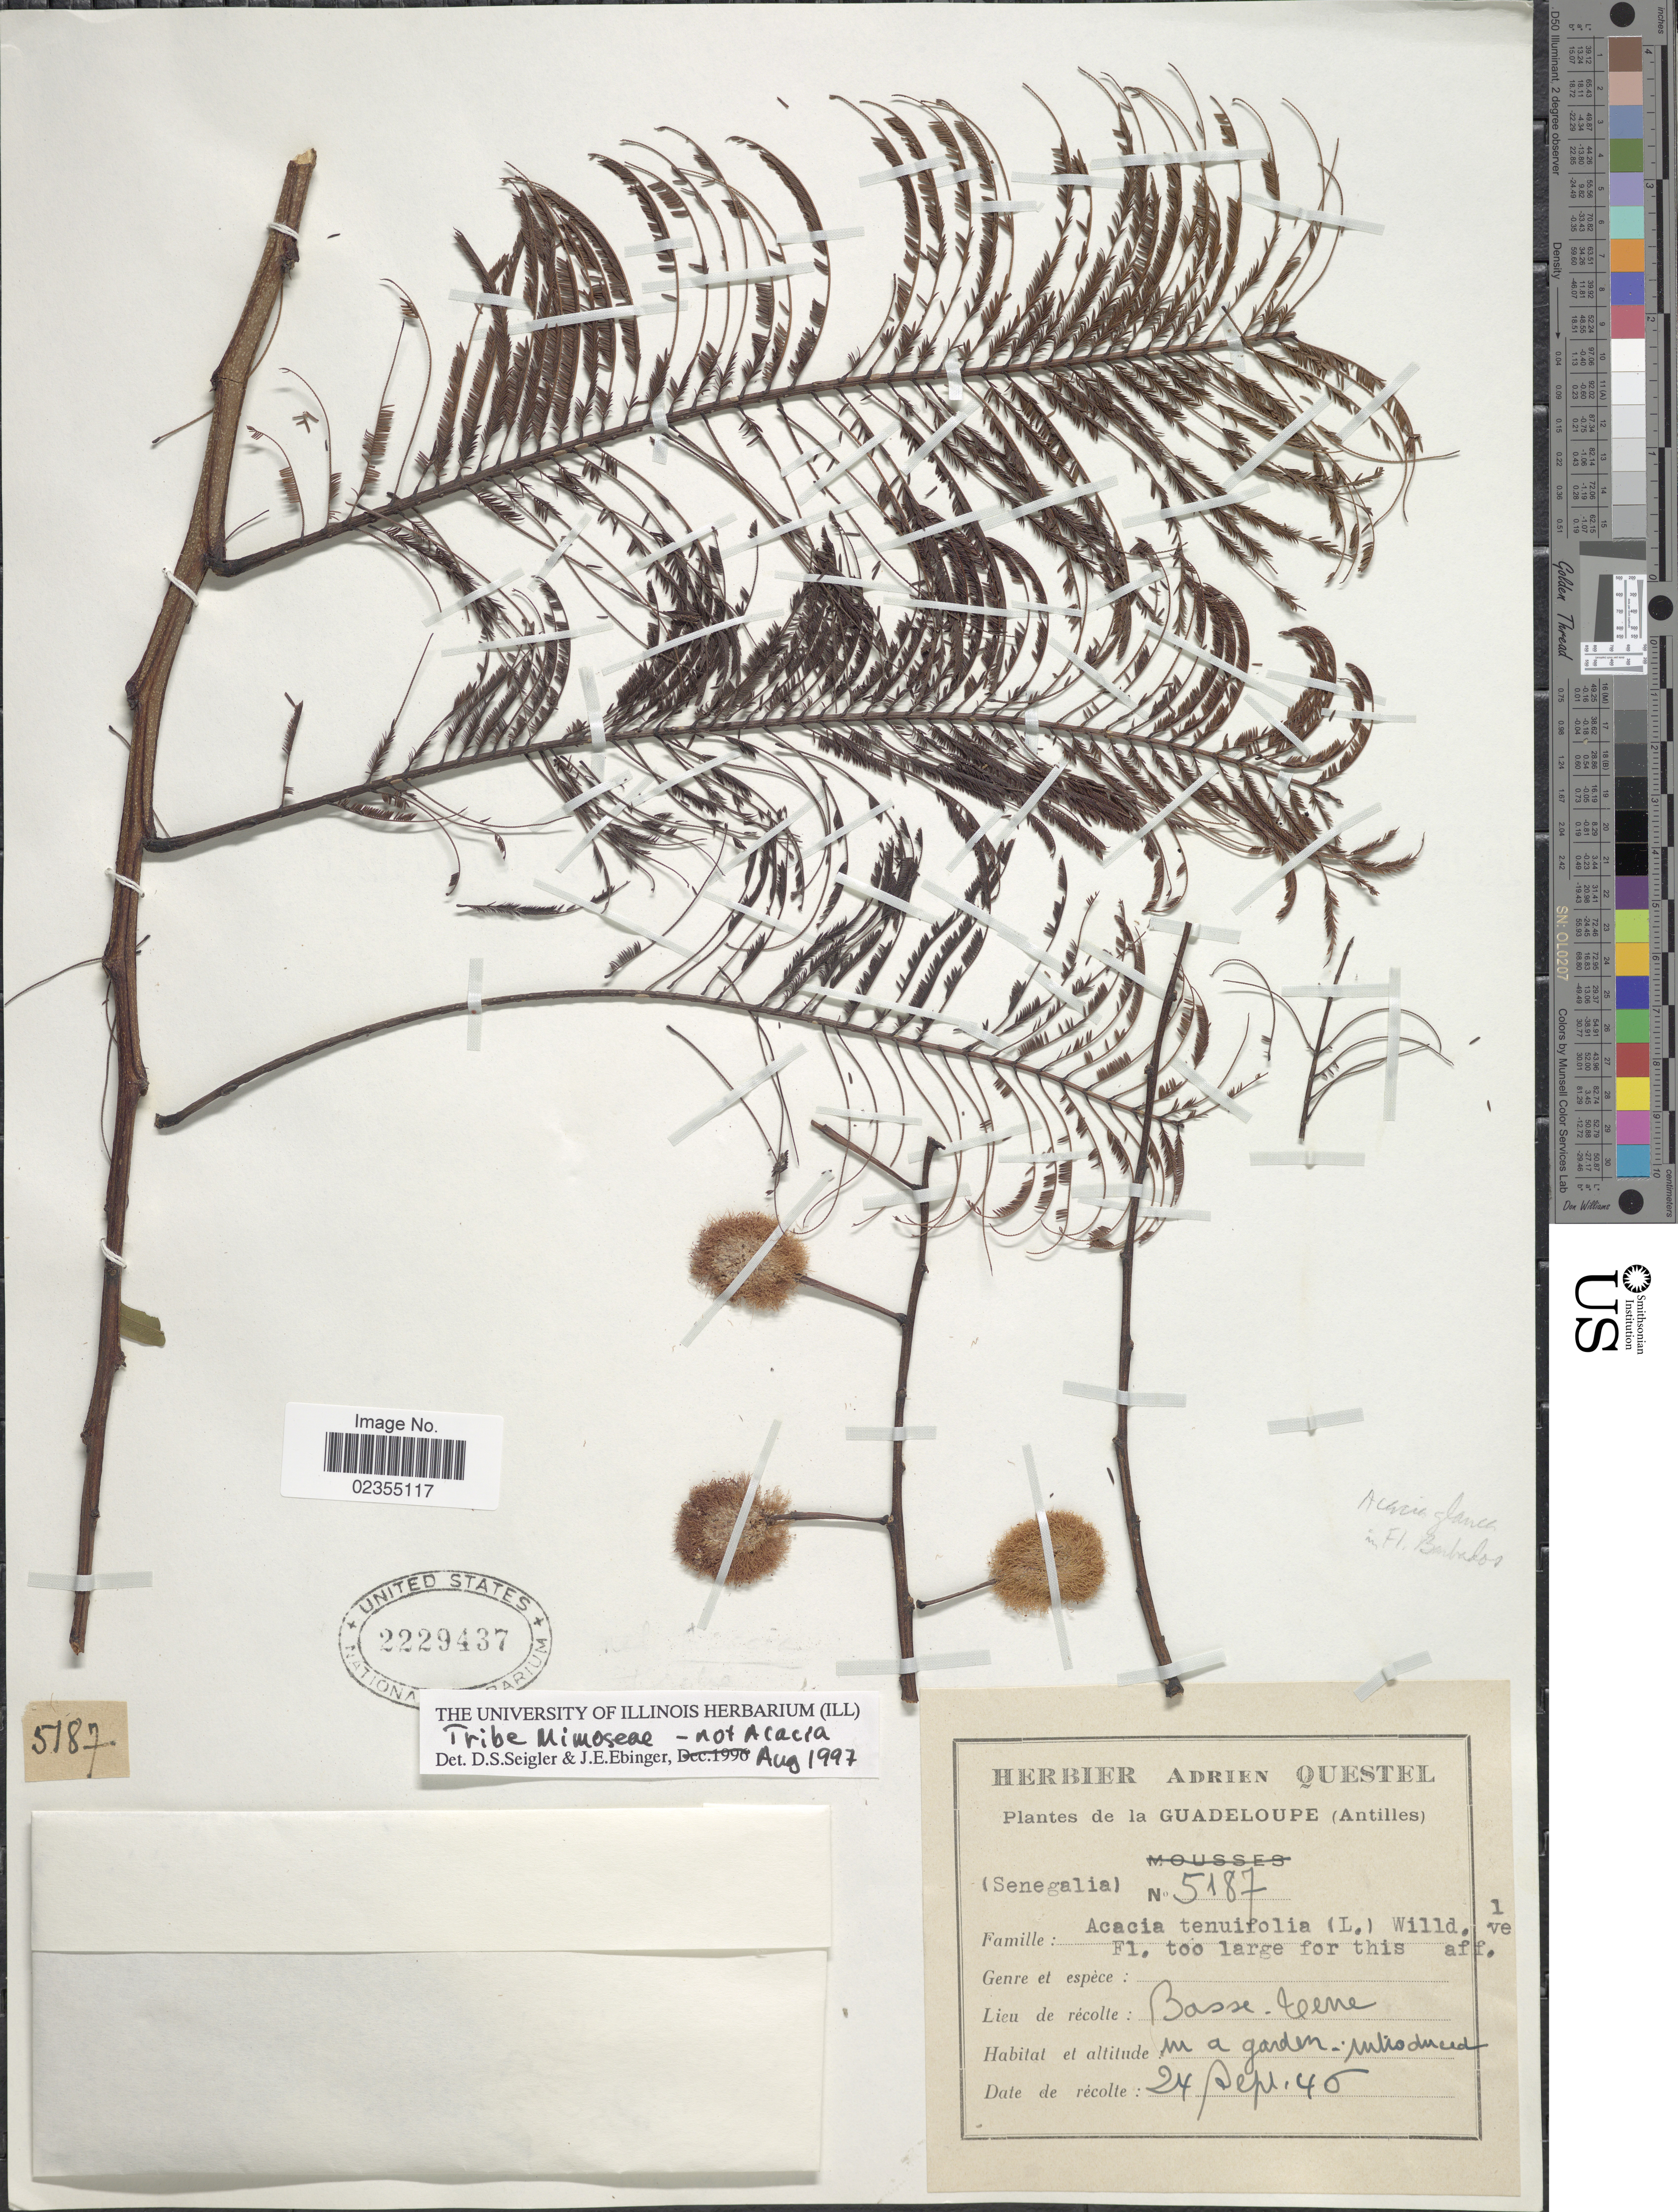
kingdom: Plantae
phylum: Tracheophyta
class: Magnoliopsida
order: Fabales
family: Fabaceae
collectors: ex herb. A. Questal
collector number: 5187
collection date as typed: Transcribed d/m/y: 24/9/46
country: Guadeloupe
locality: Basse-Terre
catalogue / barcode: US 2229437